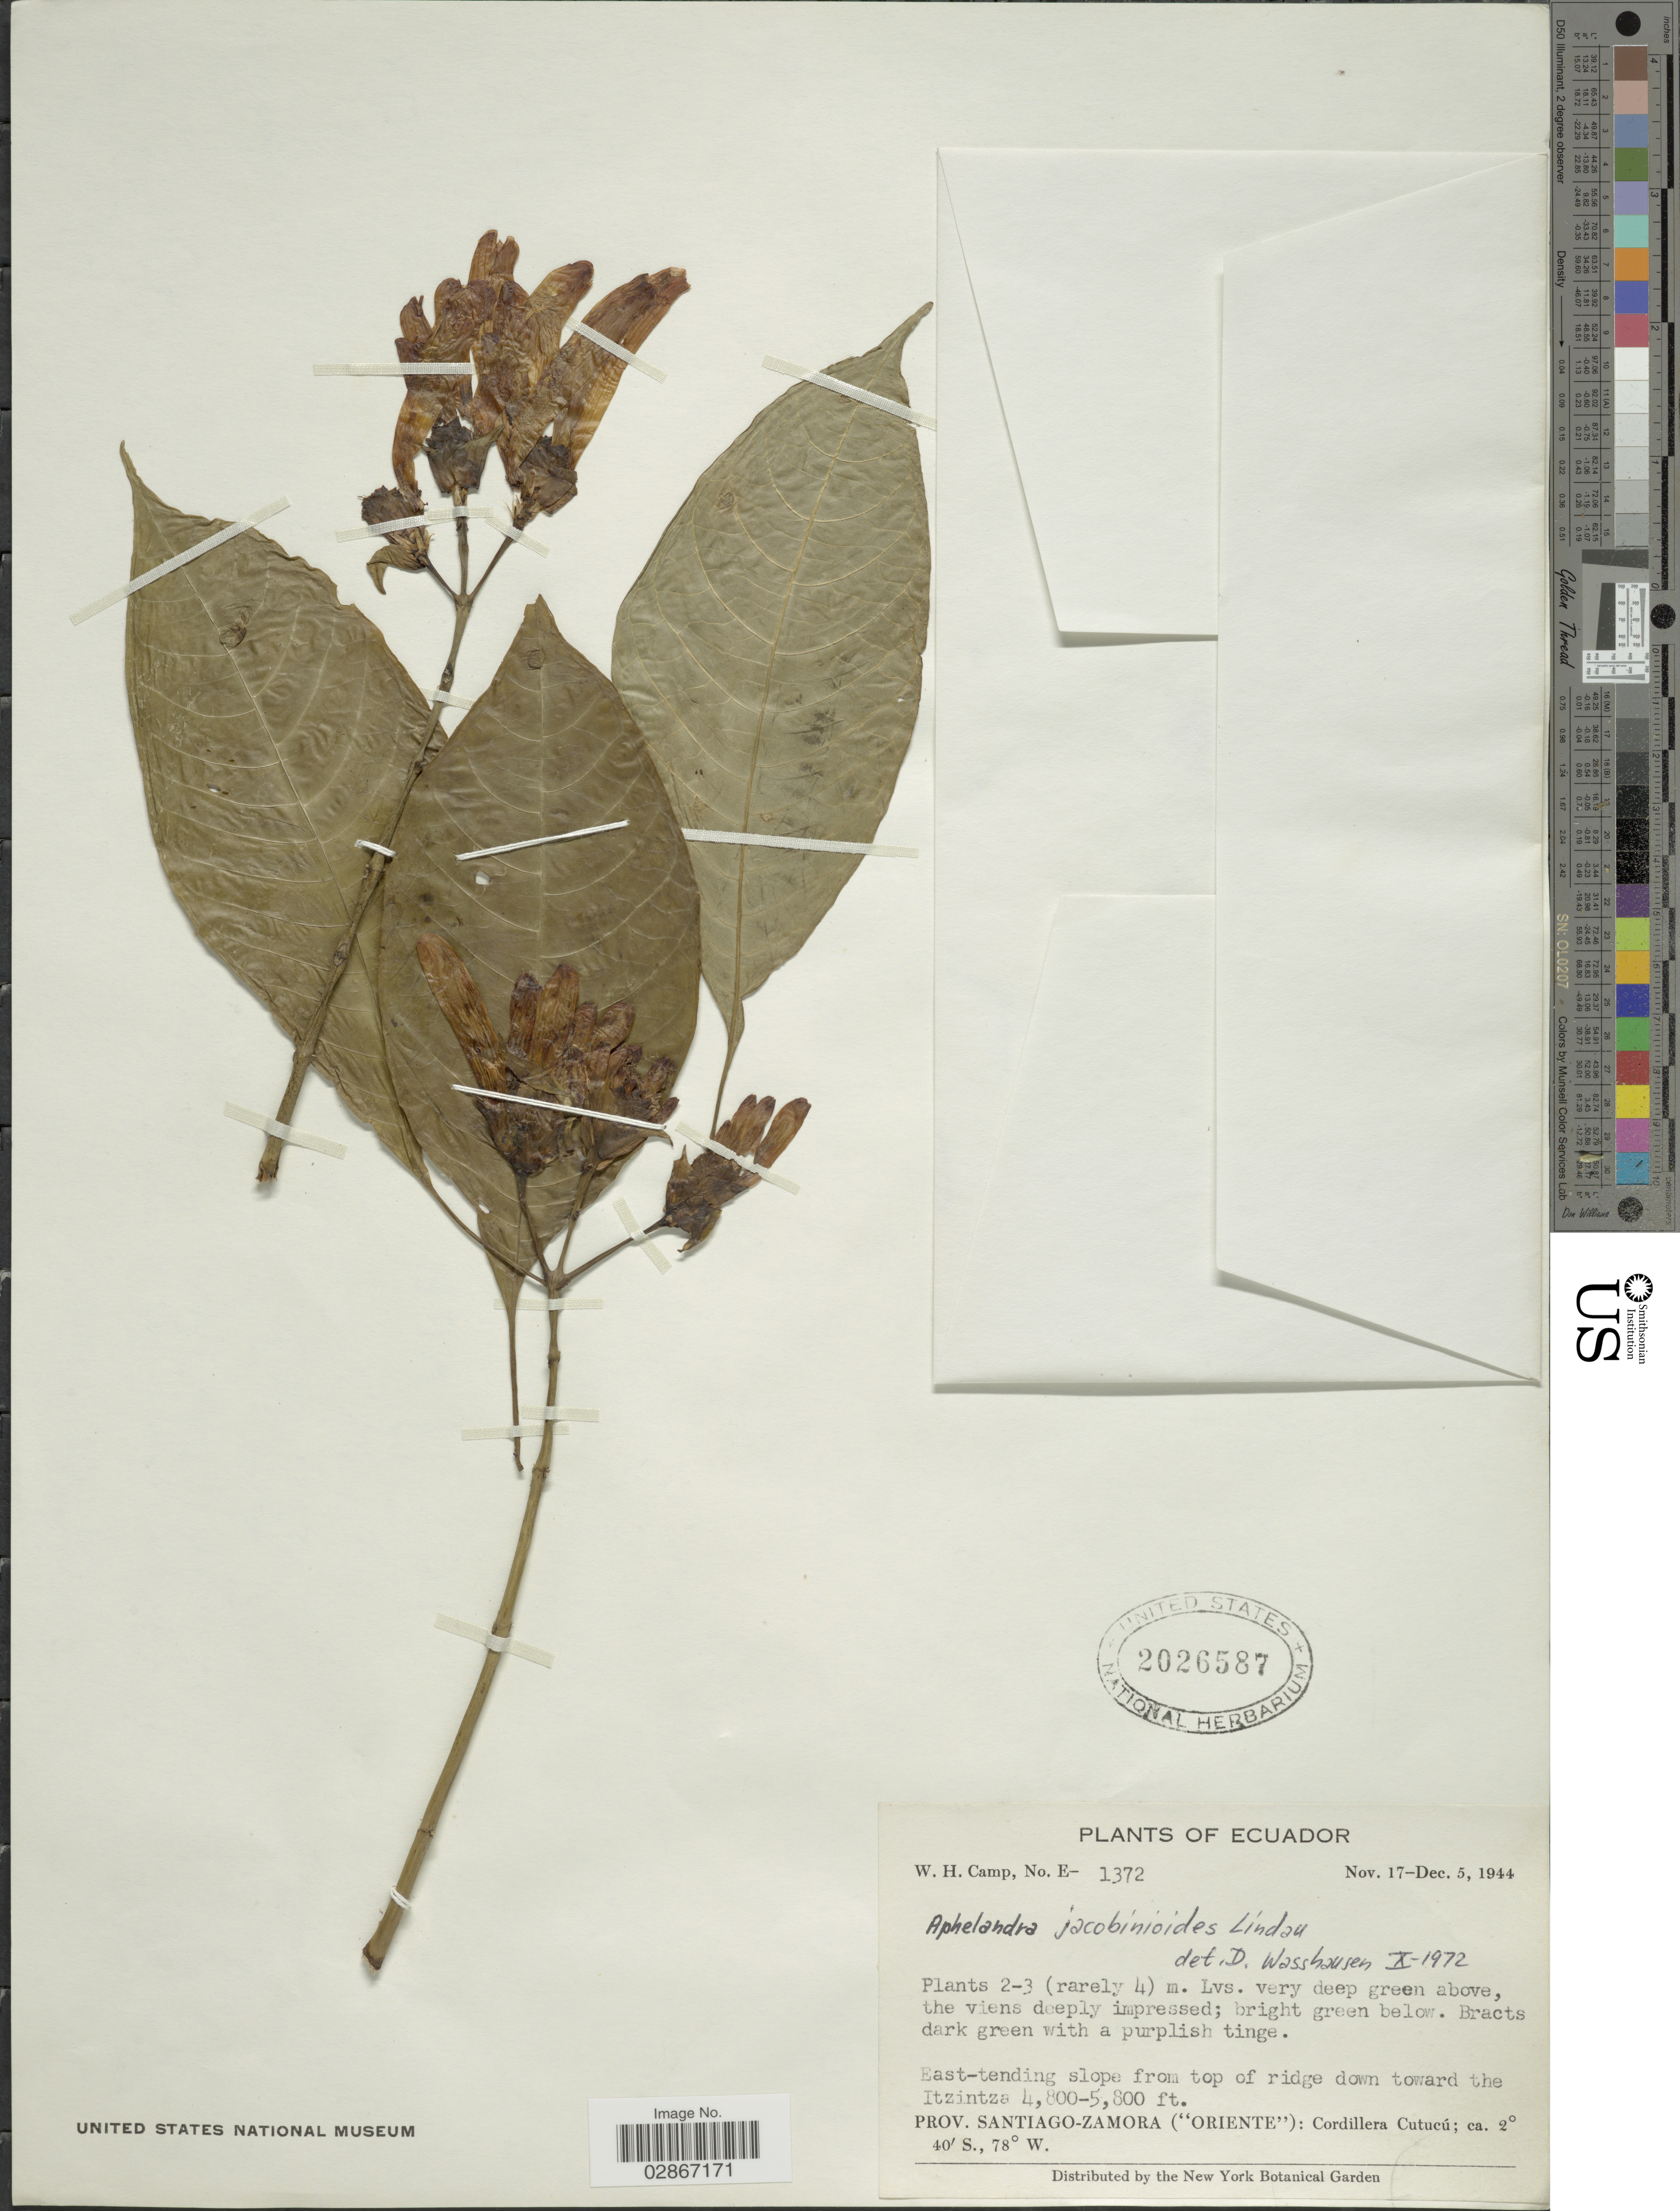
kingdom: Plantae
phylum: Tracheophyta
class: Magnoliopsida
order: Lamiales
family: Acanthaceae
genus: Aphelandra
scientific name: Aphelandra jacobinioides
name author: Lindau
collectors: W. H. Camp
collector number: E-1372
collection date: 1944-11-17/1944-12-05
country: Ecuador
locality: East-tending slope from top of ridge down toward the Itzintza. Prov. Santiago-Zamora ("Oriente"): Cordillera Cutucú.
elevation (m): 1463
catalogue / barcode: US 2026587